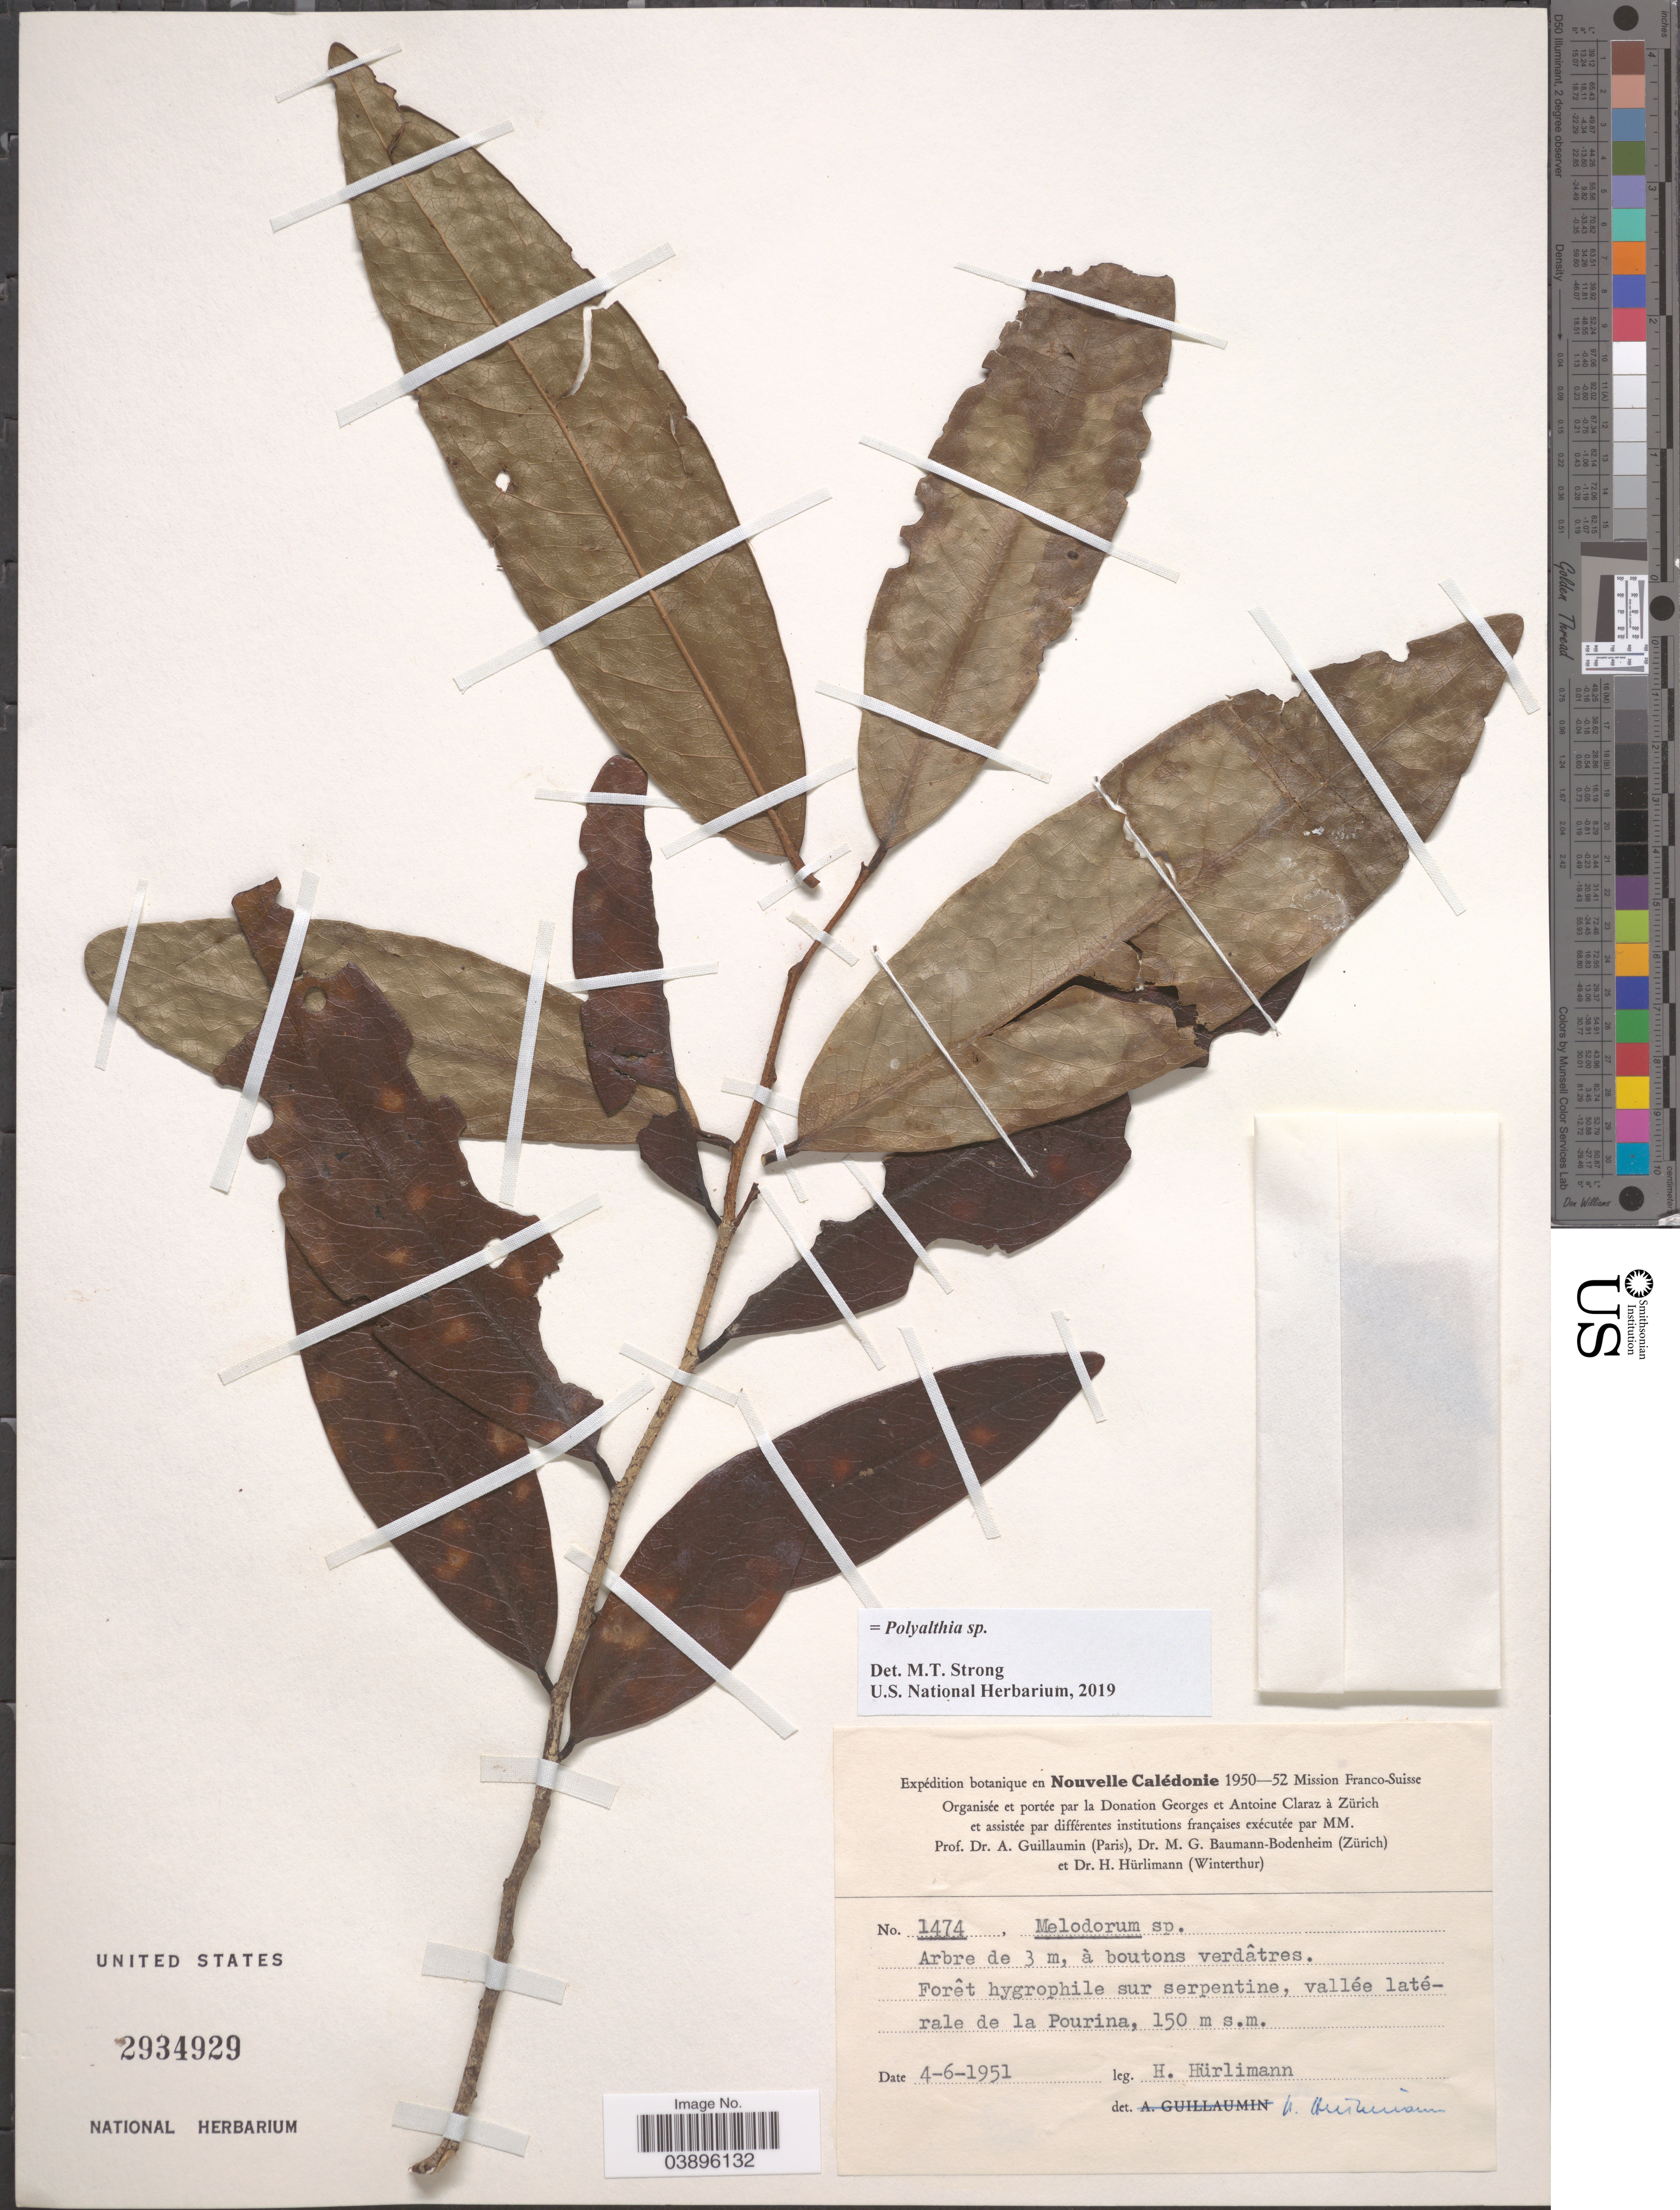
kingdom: Plantae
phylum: Tracheophyta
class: Magnoliopsida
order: Magnoliales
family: Annonaceae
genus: Polyalthia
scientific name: Polyalthia sp.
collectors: H. Hürlimann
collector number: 1474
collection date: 1951-06-04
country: New Caledonia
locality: Nouvelle Calédonie. Fôret hygrophile sur serpentine, vallée latérale de la Pourina.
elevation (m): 150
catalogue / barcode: US 2934929